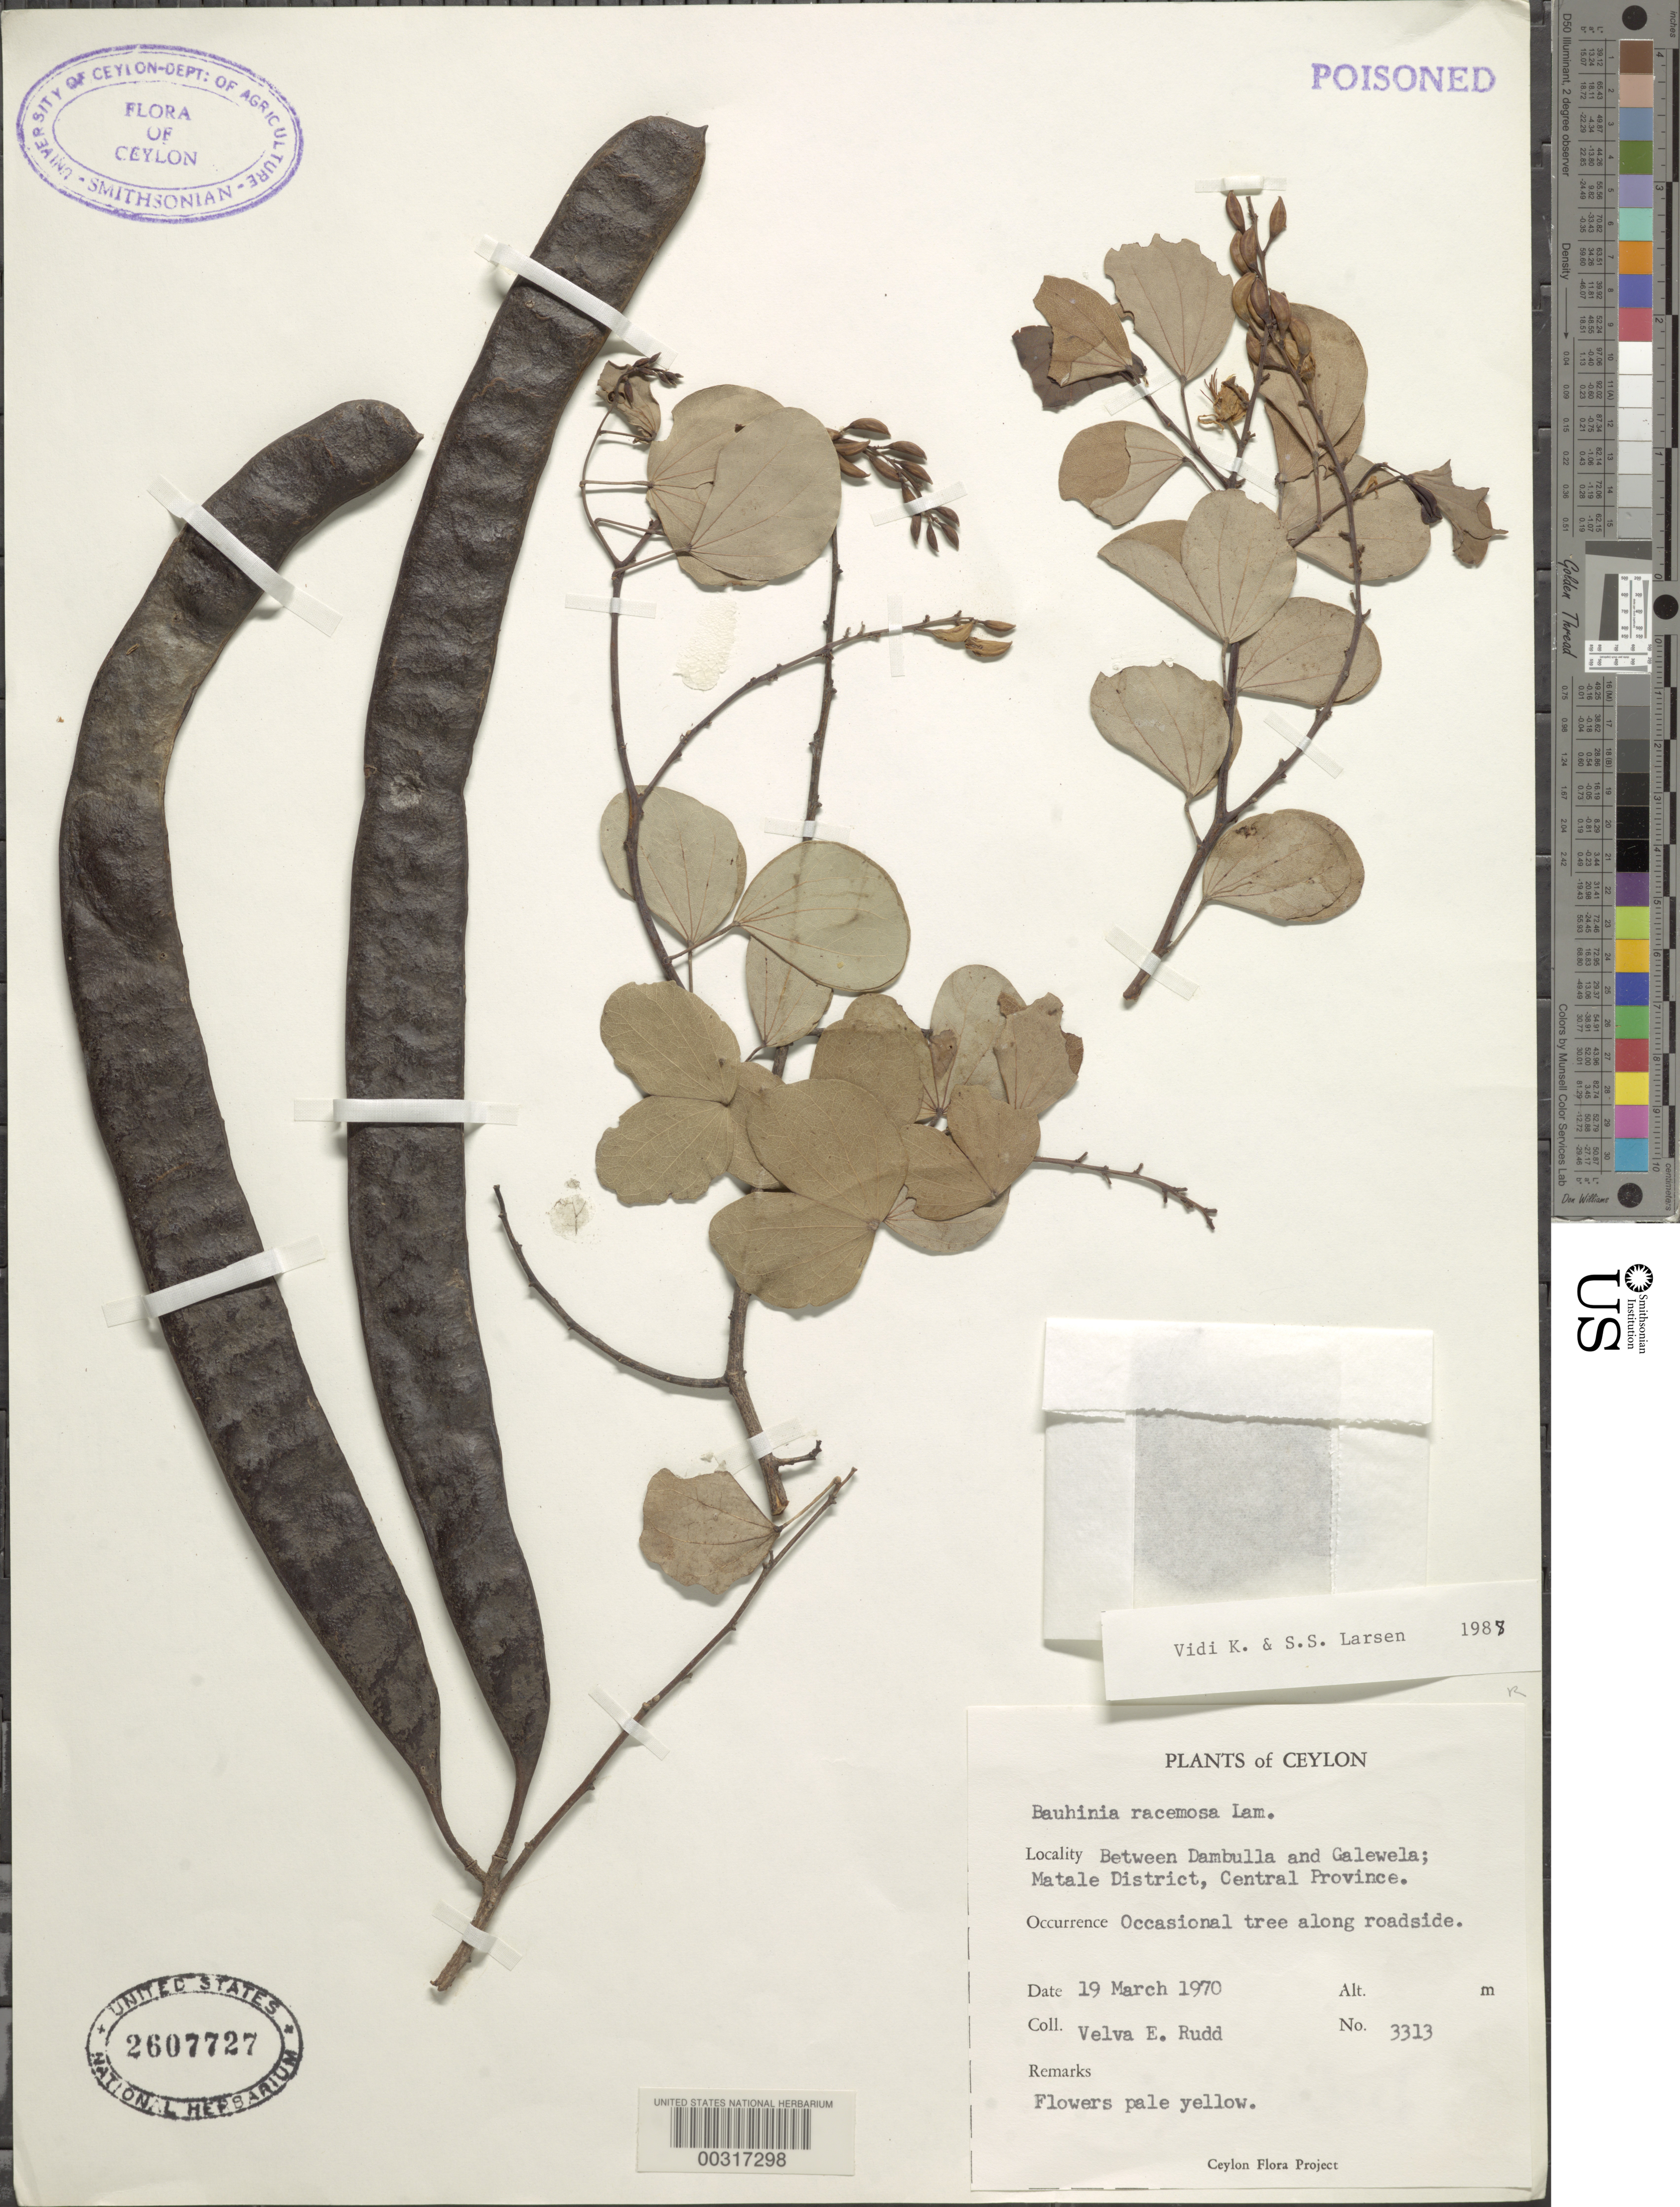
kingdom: Plantae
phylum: Tracheophyta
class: Magnoliopsida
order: Fabales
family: Fabaceae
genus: Bauhinia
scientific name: Bauhinia racemosa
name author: Lam.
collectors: V. E. Rudd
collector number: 3313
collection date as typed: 19 Mar 1970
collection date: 1970-03-19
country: Sri Lanka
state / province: Central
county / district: Matale Dist.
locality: Between dambulla and galewela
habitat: Along roadside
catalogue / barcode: US 2607727